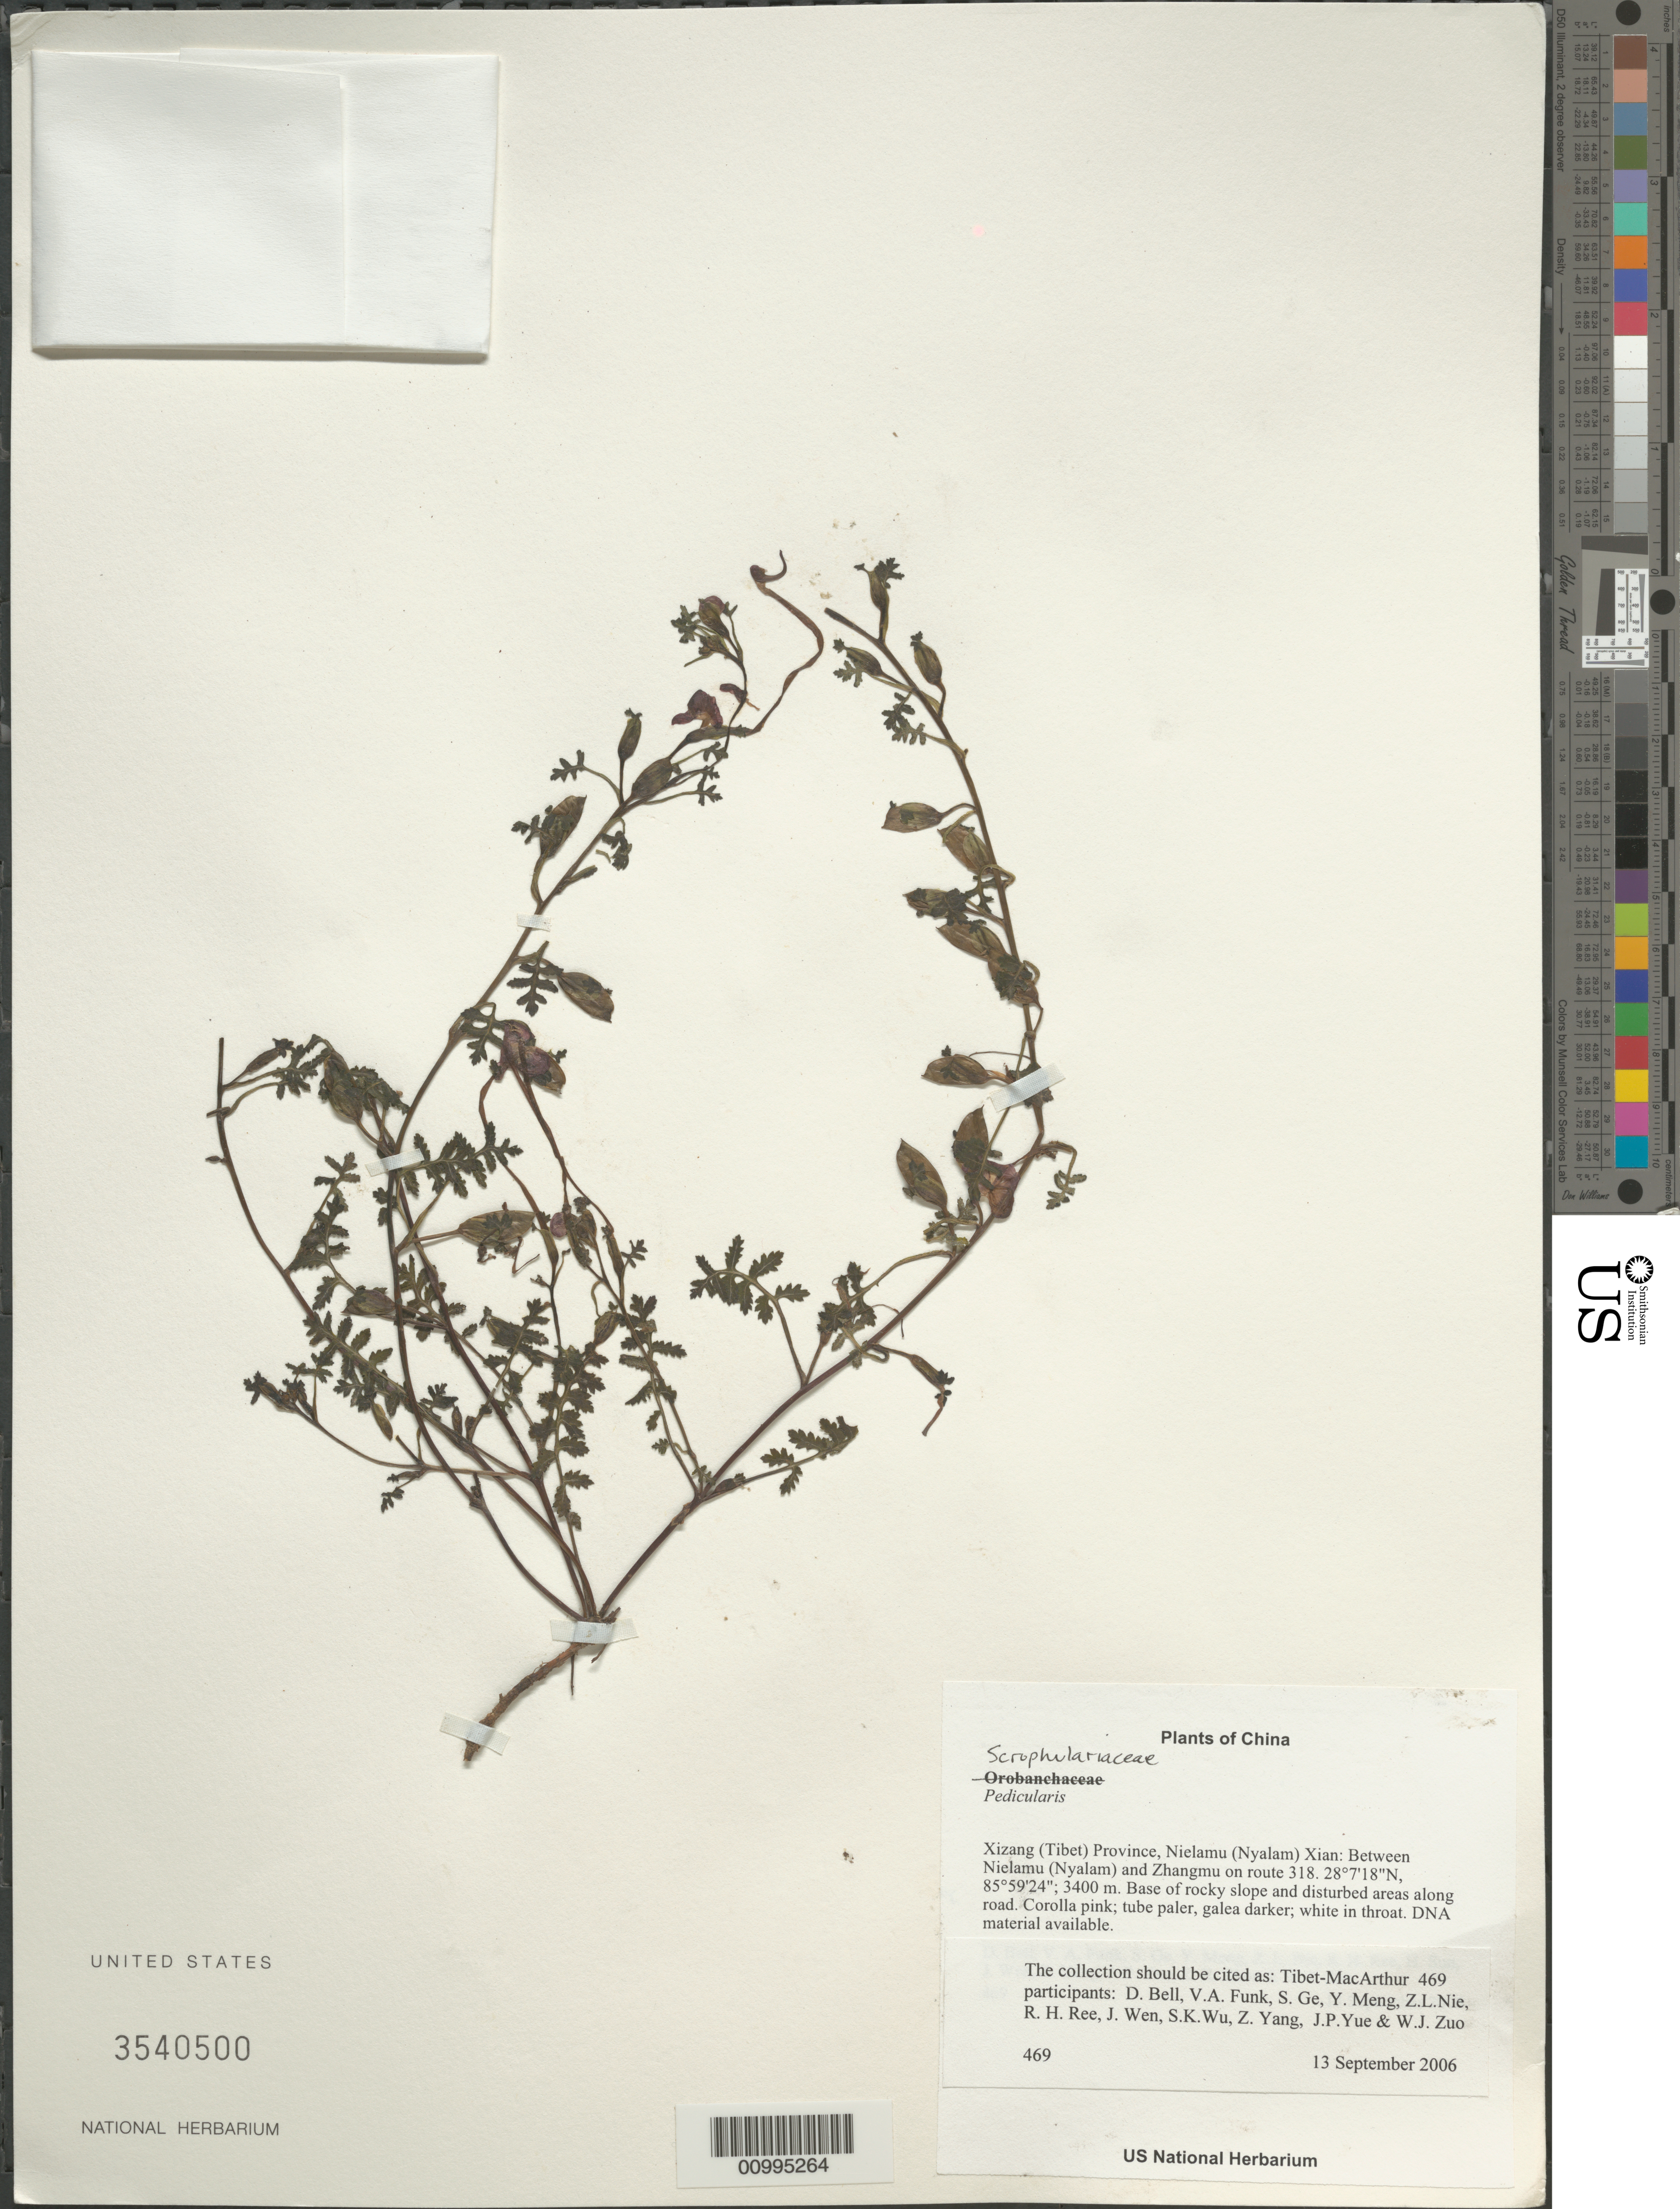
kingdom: Plantae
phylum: Tracheophyta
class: Magnoliopsida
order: Lamiales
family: Orobanchaceae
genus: Pedicularis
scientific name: Pedicularis sp.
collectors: Tibet-MacArthur, D. A. Bell, V. Funk, S. Ge, Y. Meng, Z. Nie, R. Ree, H. Sun, J. Wen, Z. Yang, J. Yue, Z. Zhou & W. Zuo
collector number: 469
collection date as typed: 13 Sep 2006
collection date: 2006-09-13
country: China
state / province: Xizang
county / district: Nielamu (Nyalam) Xian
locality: Between Nielamu (Nyalam) and Zhangmu on route 318.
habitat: Rocky slopes, cliff bases and disturbed areas beside road. Base of rocky slope and disturbed areas along road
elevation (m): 3400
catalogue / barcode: US 3540500